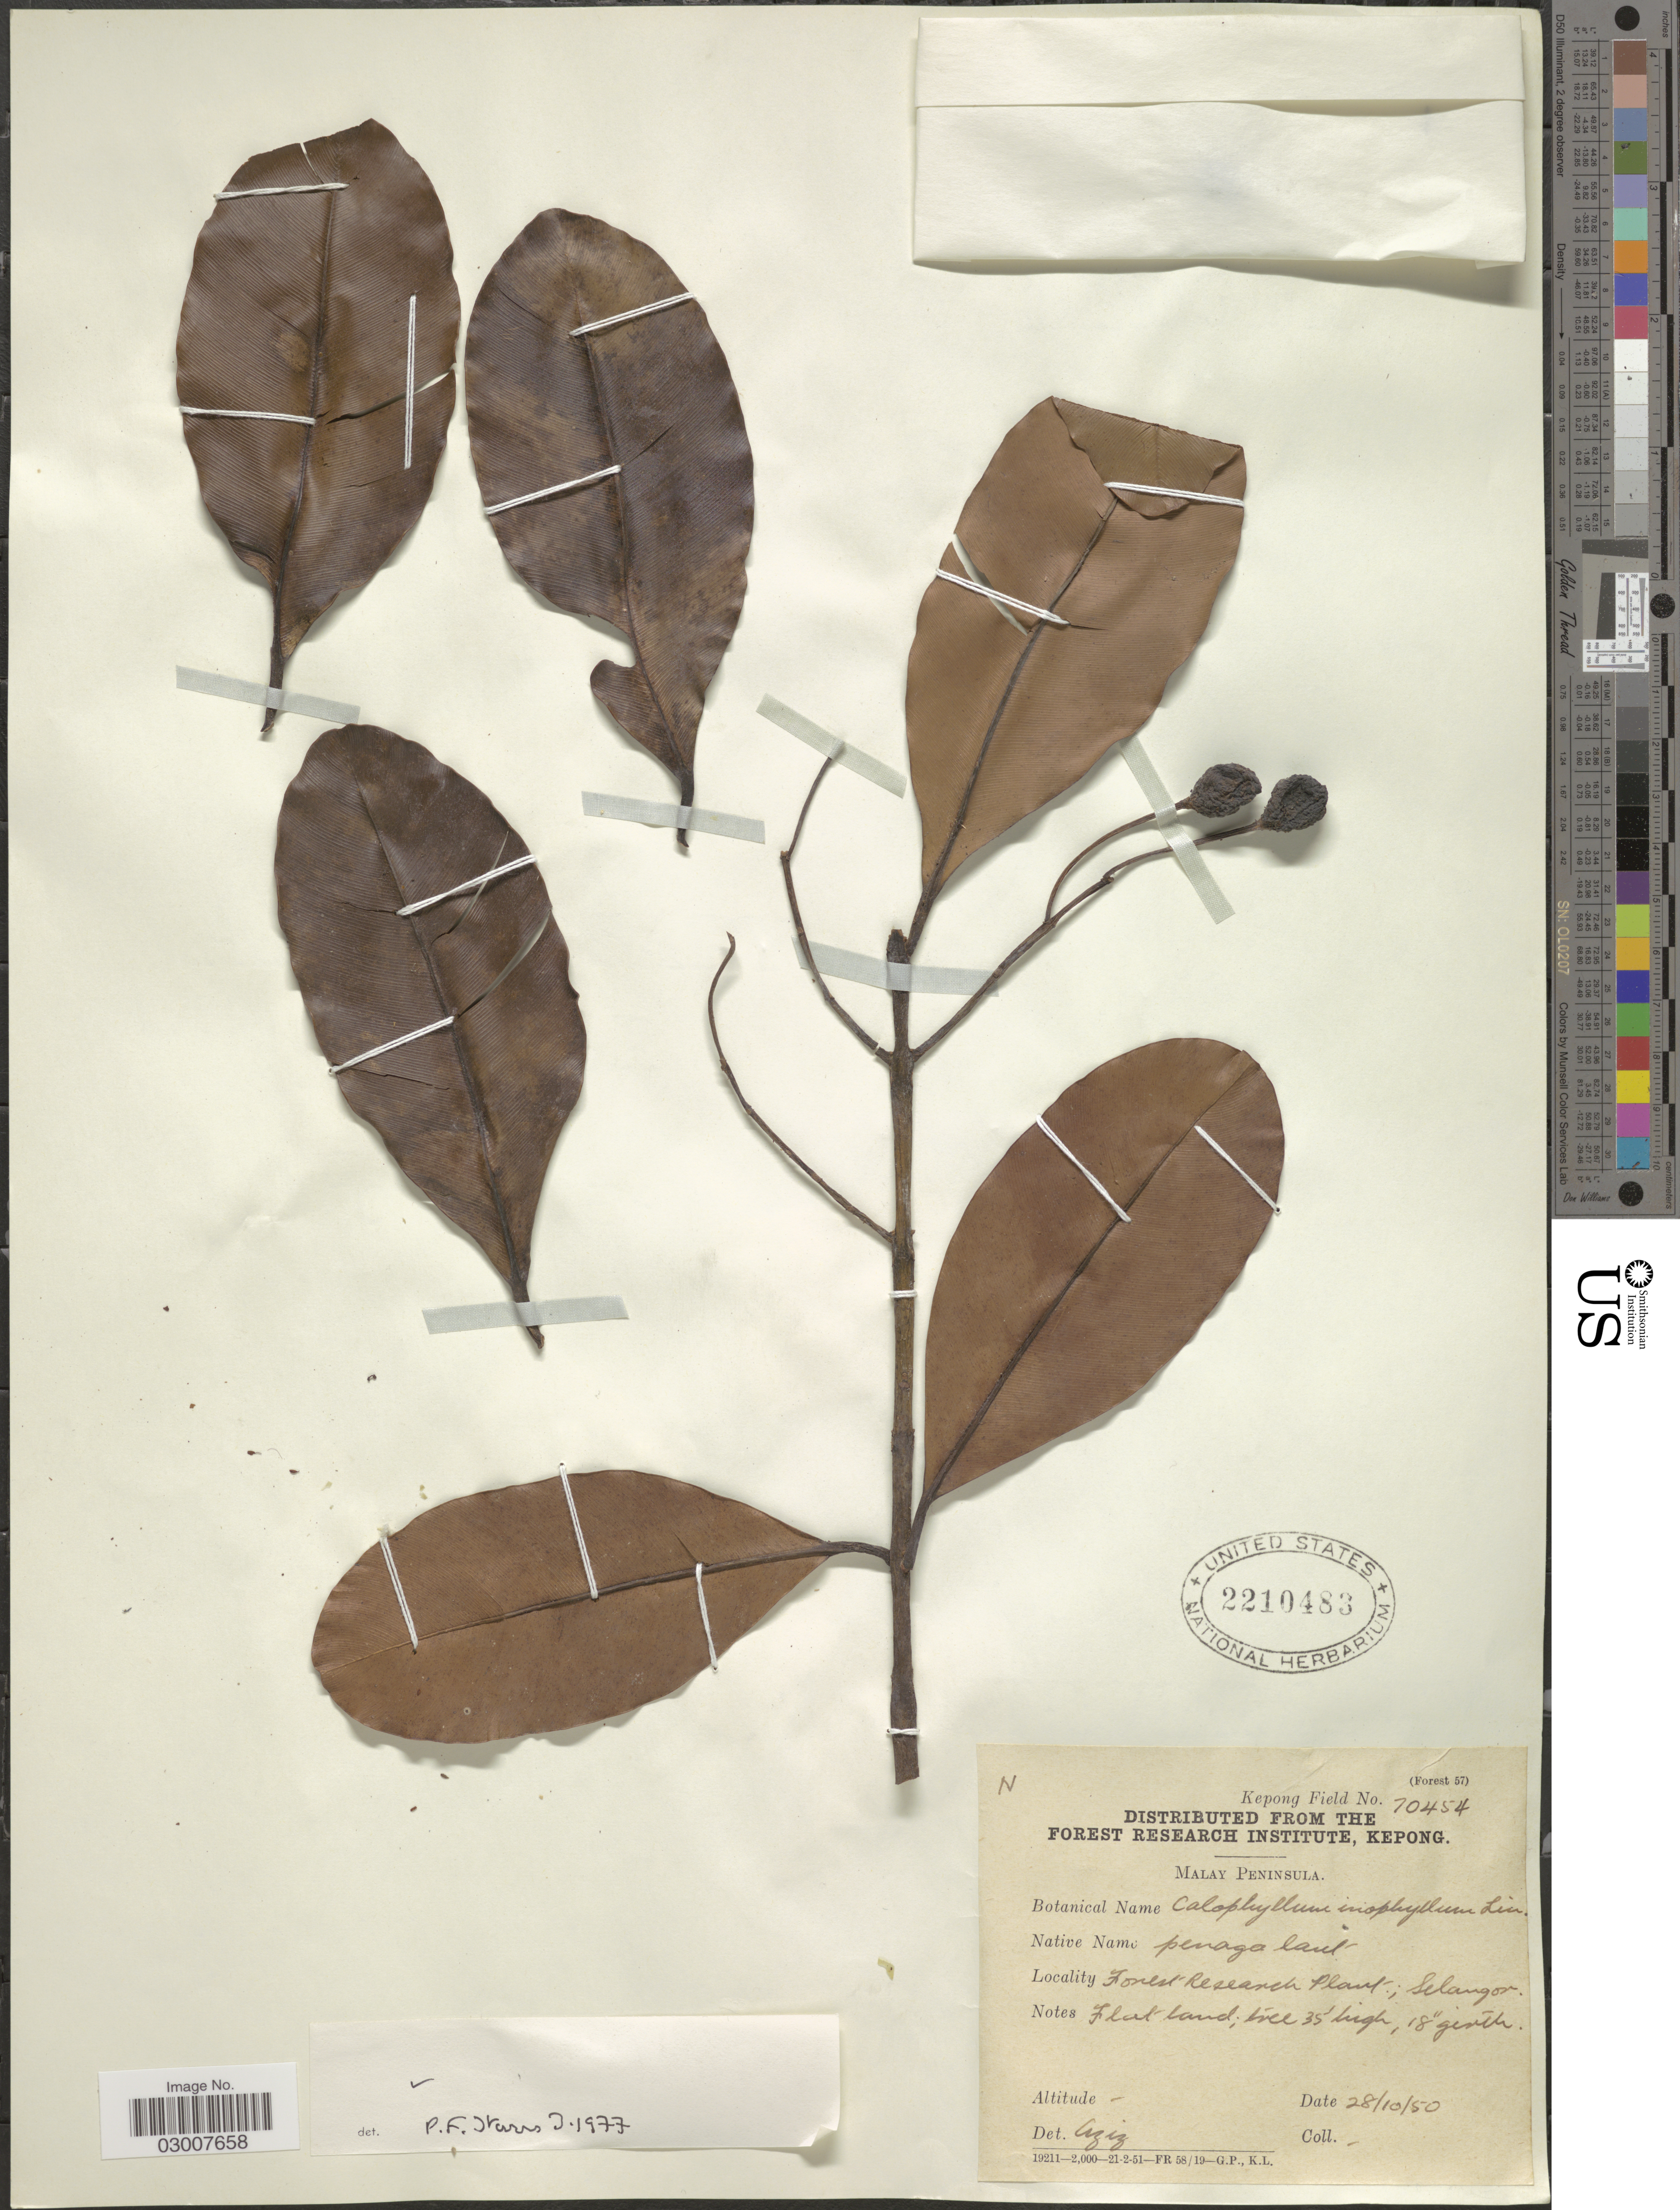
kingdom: Plantae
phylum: Tracheophyta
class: Magnoliopsida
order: Malpighiales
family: Calophyllaceae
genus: Calophyllum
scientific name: Calophyllum inophyllum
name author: L.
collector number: Kepong Field 70454?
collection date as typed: Transcribed d/m/y: 28/10/50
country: Malaysia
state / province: Selangor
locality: Malay Peninsula. Forest Research Plant.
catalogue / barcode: US 2210483